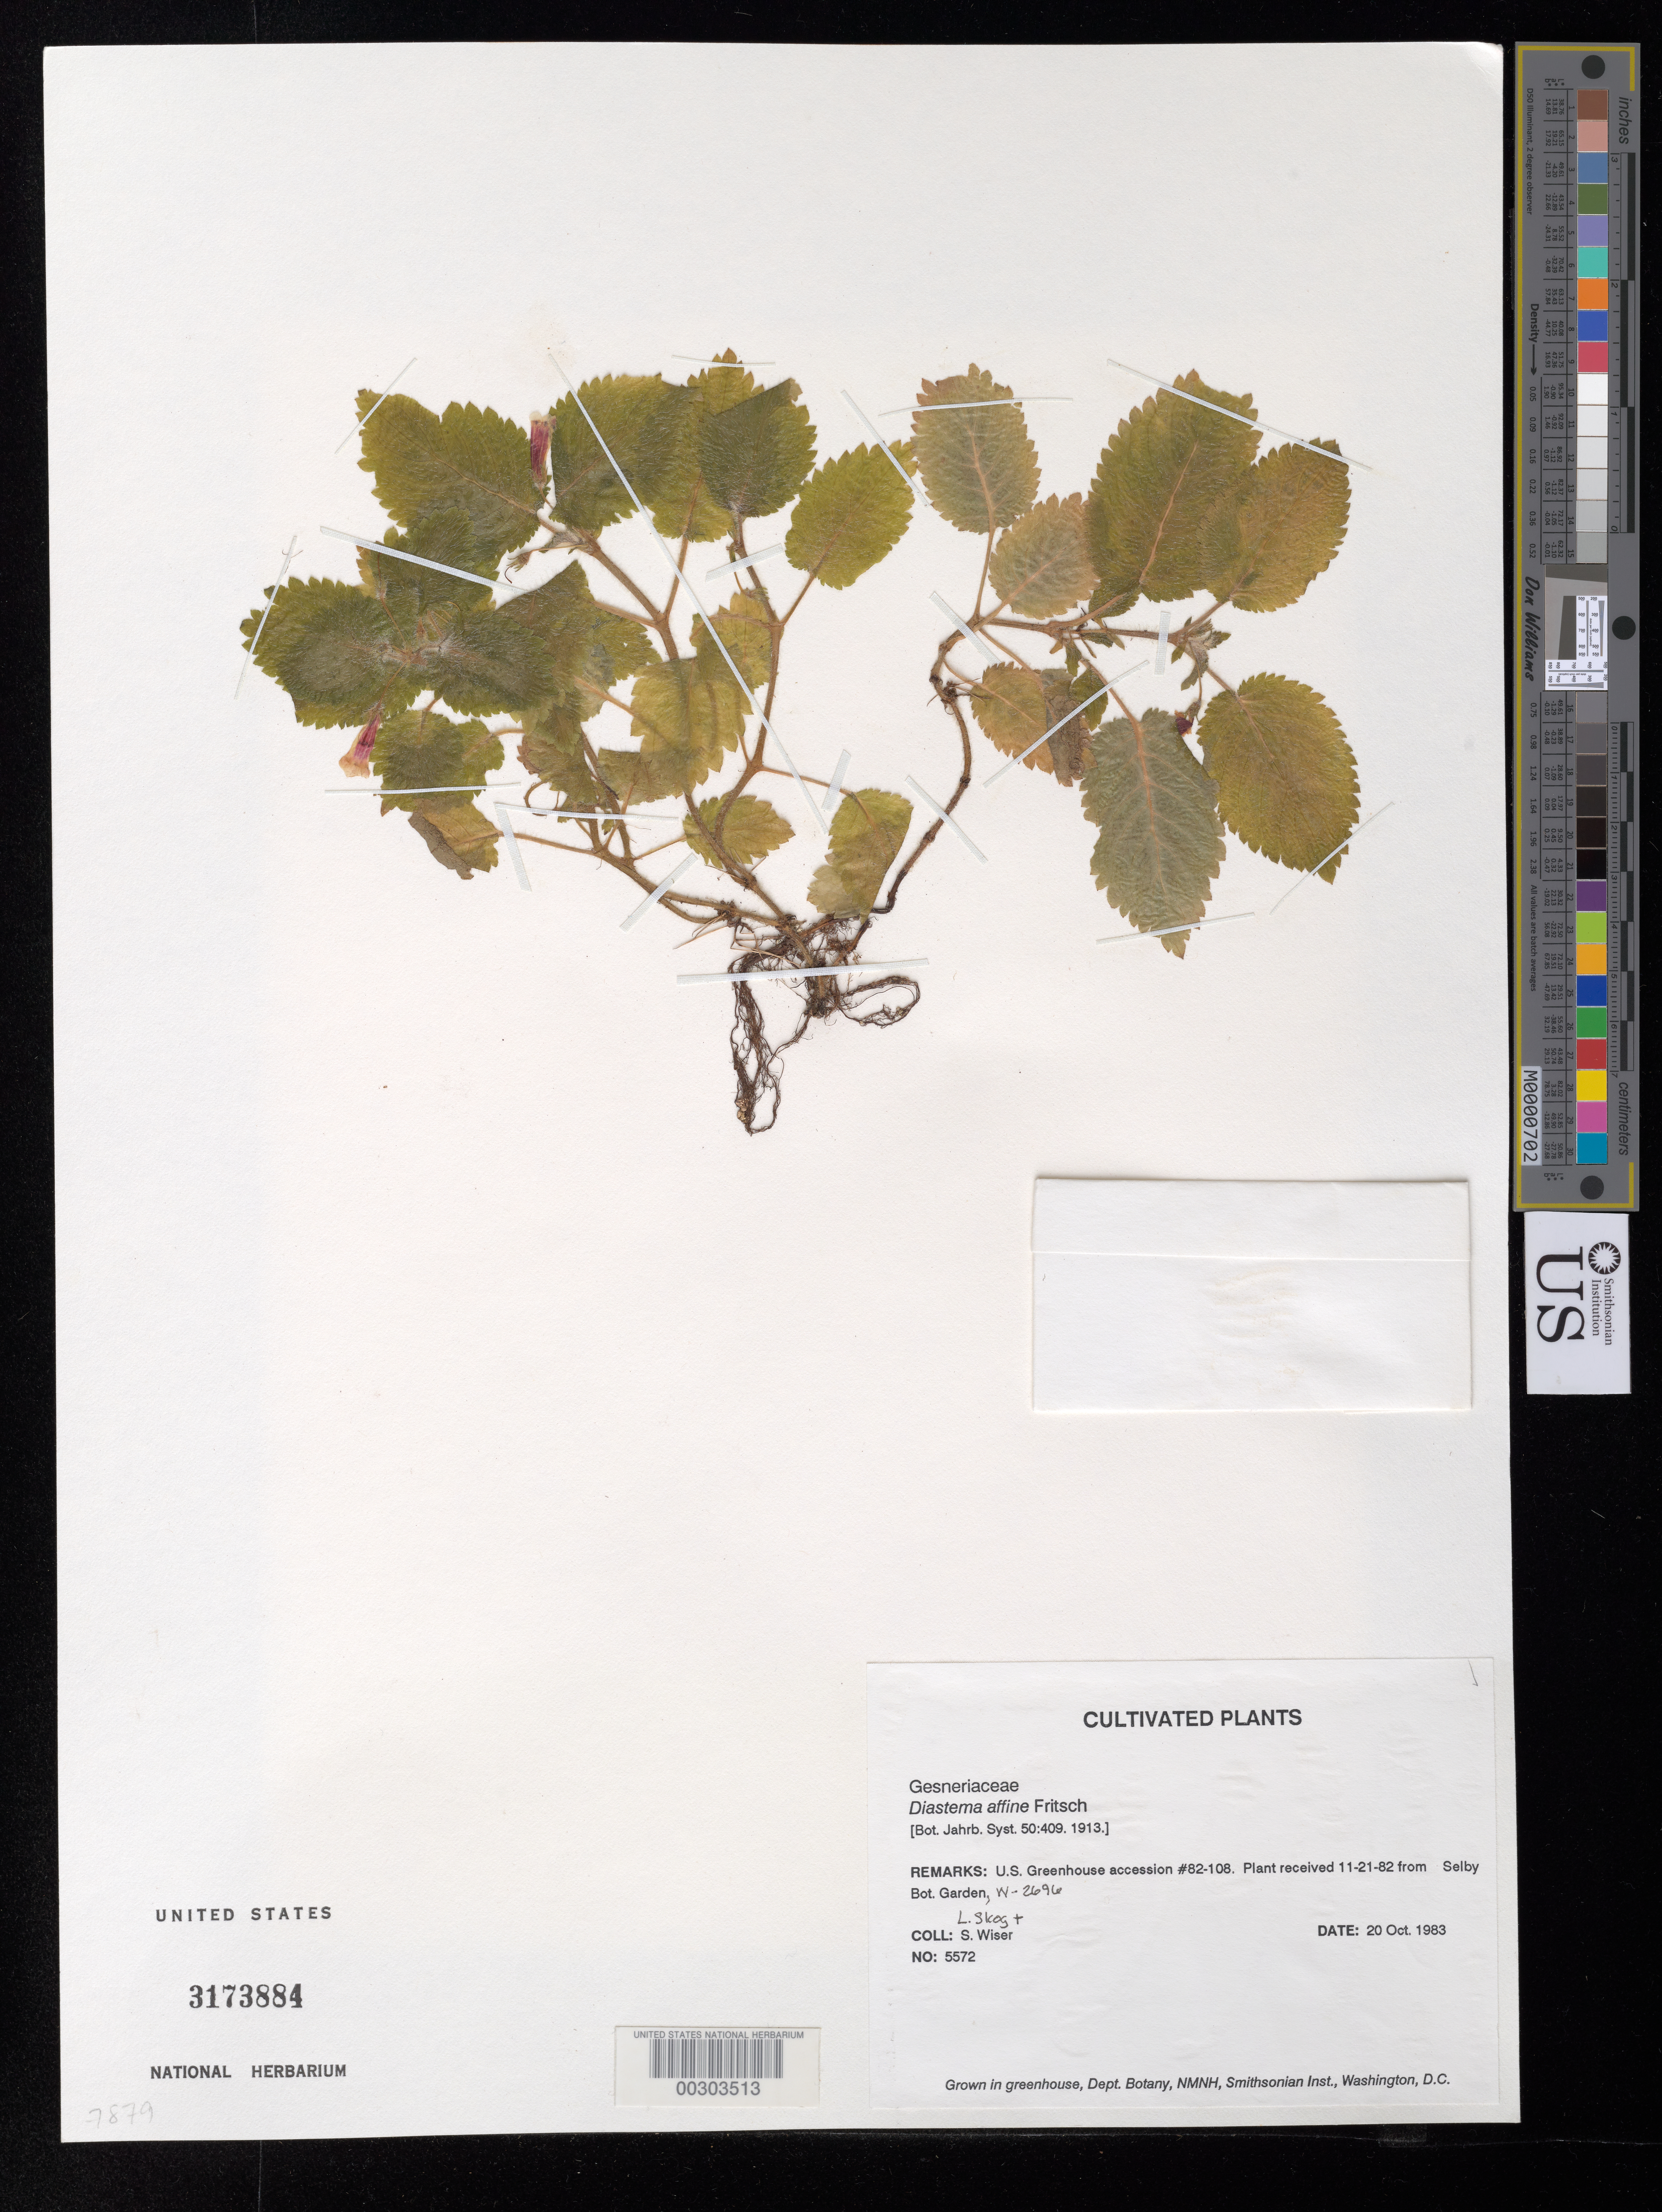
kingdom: Plantae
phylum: Tracheophyta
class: Magnoliopsida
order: Lamiales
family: Gesneriaceae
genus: Diastema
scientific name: Diastema affine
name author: Fritsch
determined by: Skog, Laurence E.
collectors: L. E. Skog & S. Wiser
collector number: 5572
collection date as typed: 20 Oct 1983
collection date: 1983-10-20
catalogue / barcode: US 3173884